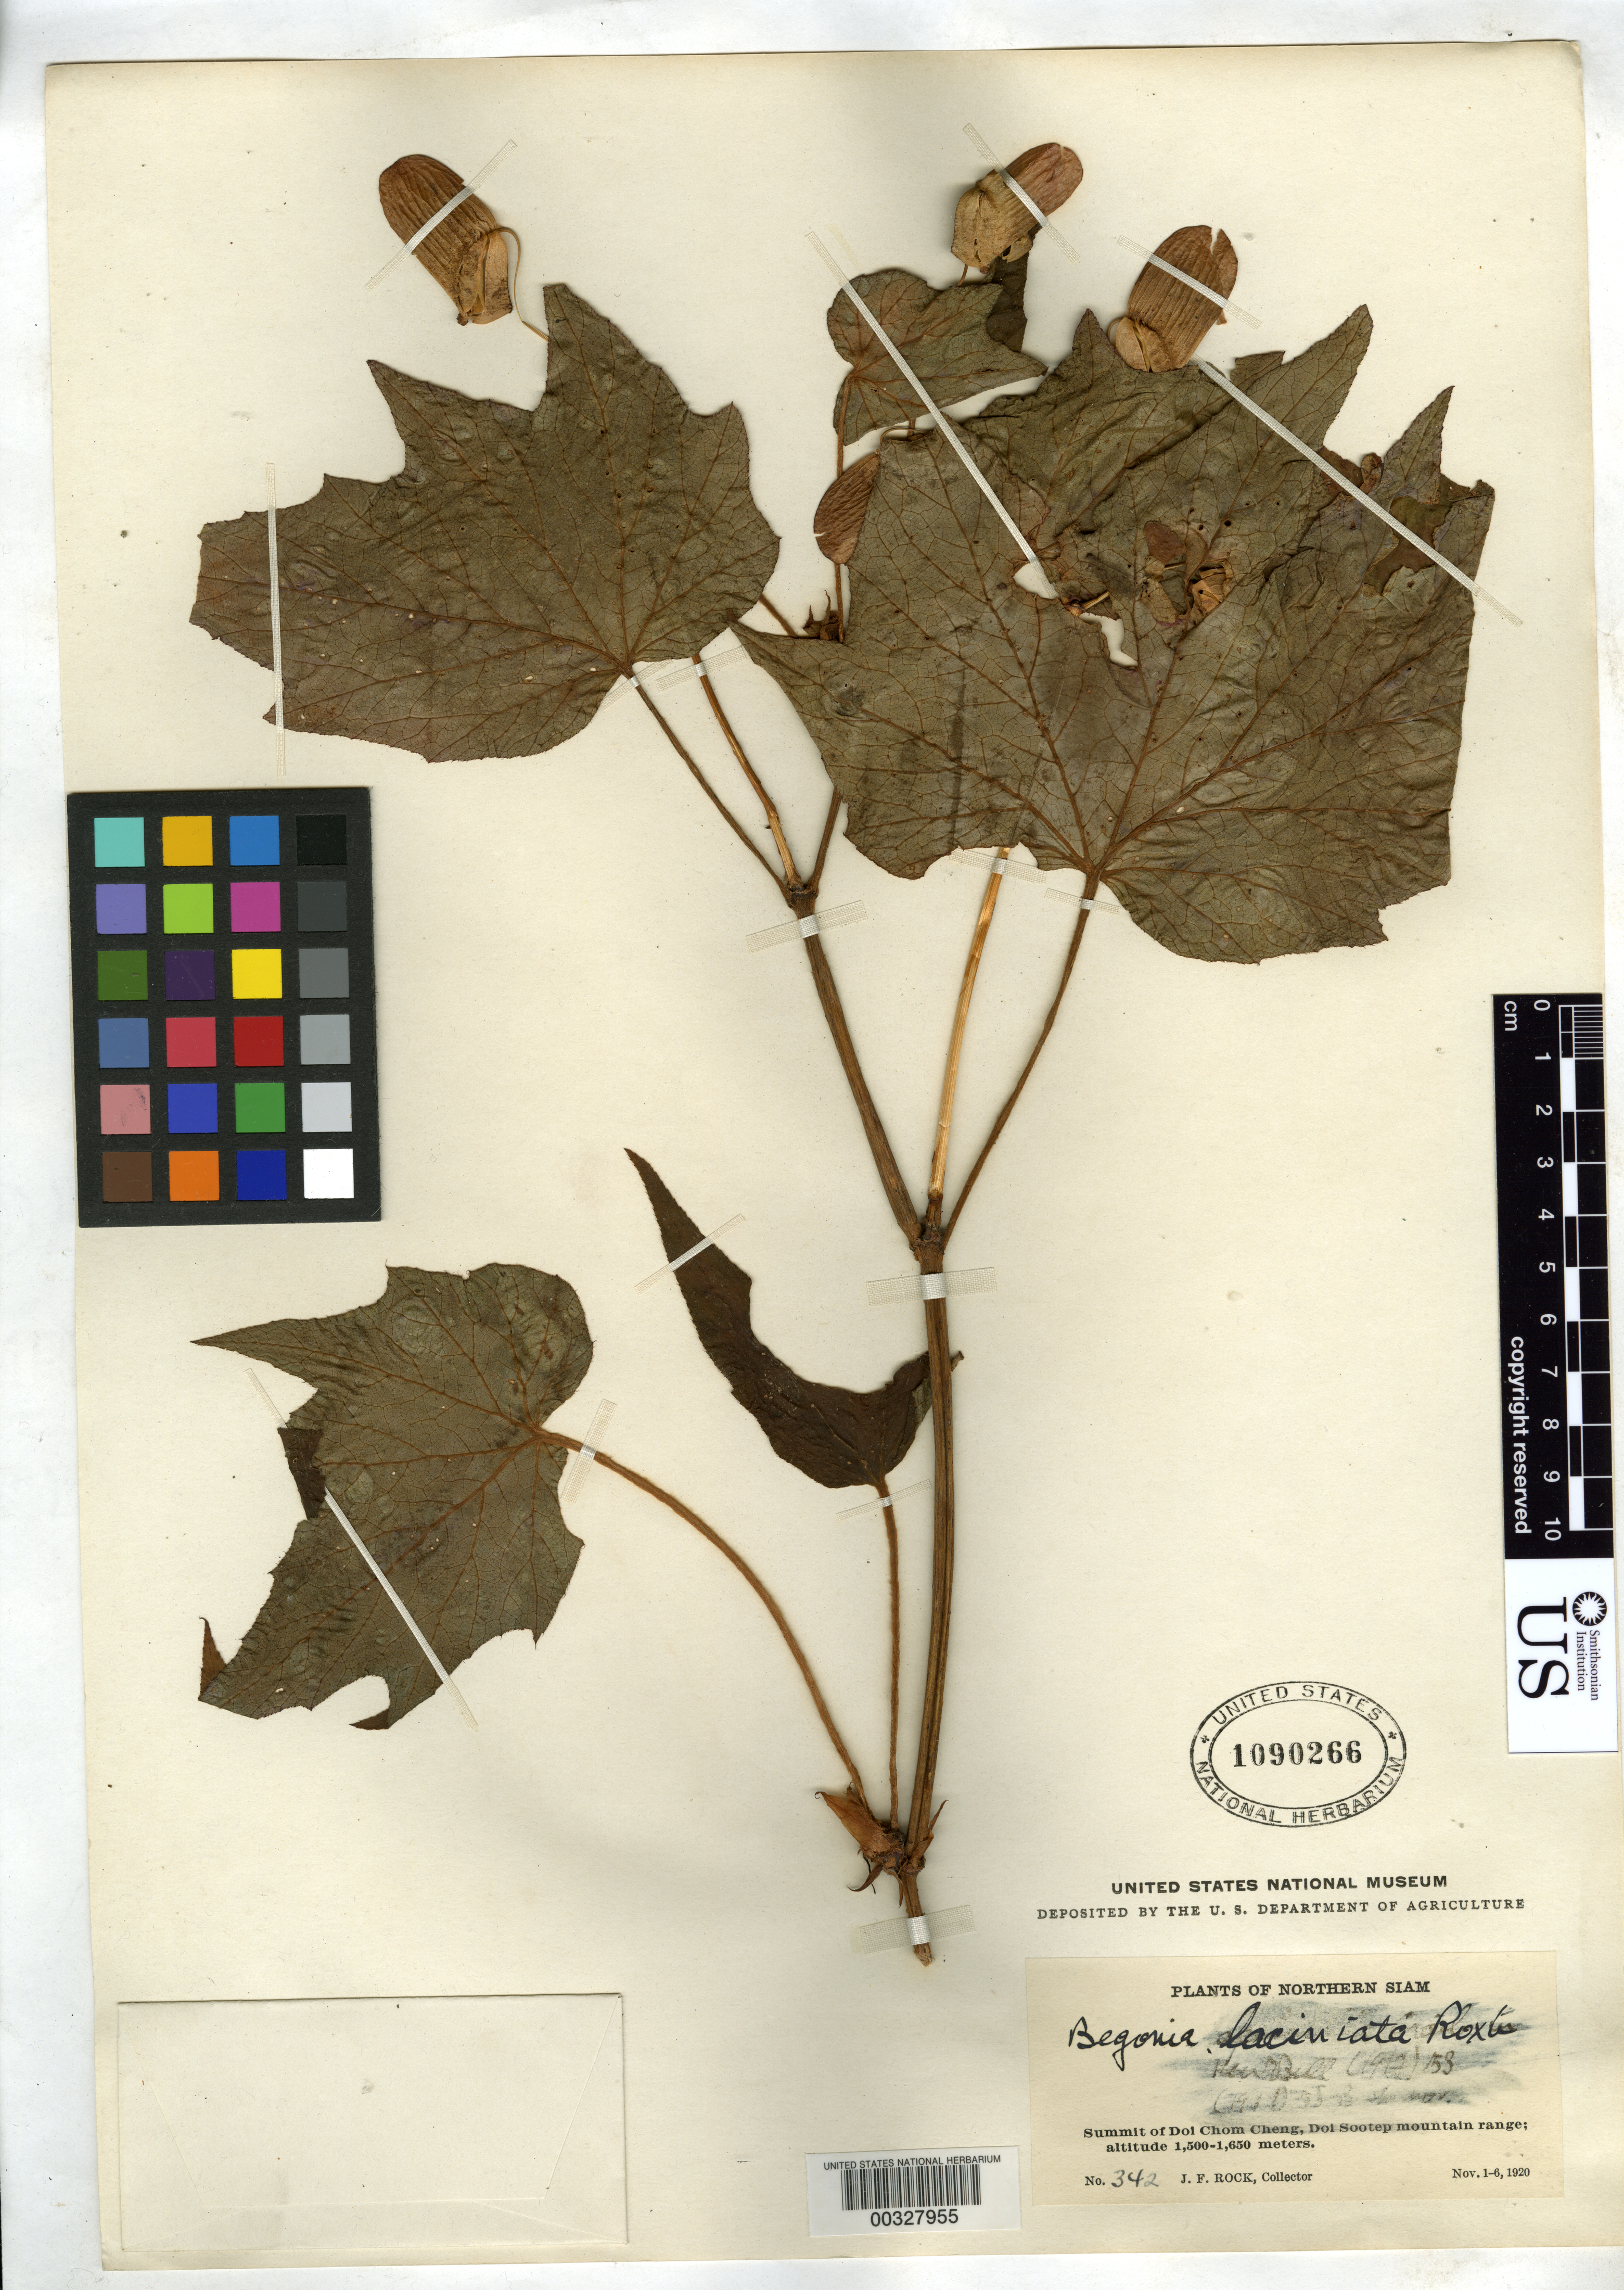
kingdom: Plantae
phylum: Tracheophyta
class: Magnoliopsida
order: Cucurbitales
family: Begoniaceae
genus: Begonia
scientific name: Begonia palmata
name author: D. Don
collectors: J. F. Rock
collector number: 342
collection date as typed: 01 Nov 1920 to 06 Nov 1920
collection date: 1920-11-01/1920-11-06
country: Thailand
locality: Summit of doi chom cheng, doi sootep mountain range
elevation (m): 1500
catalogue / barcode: US 1090266